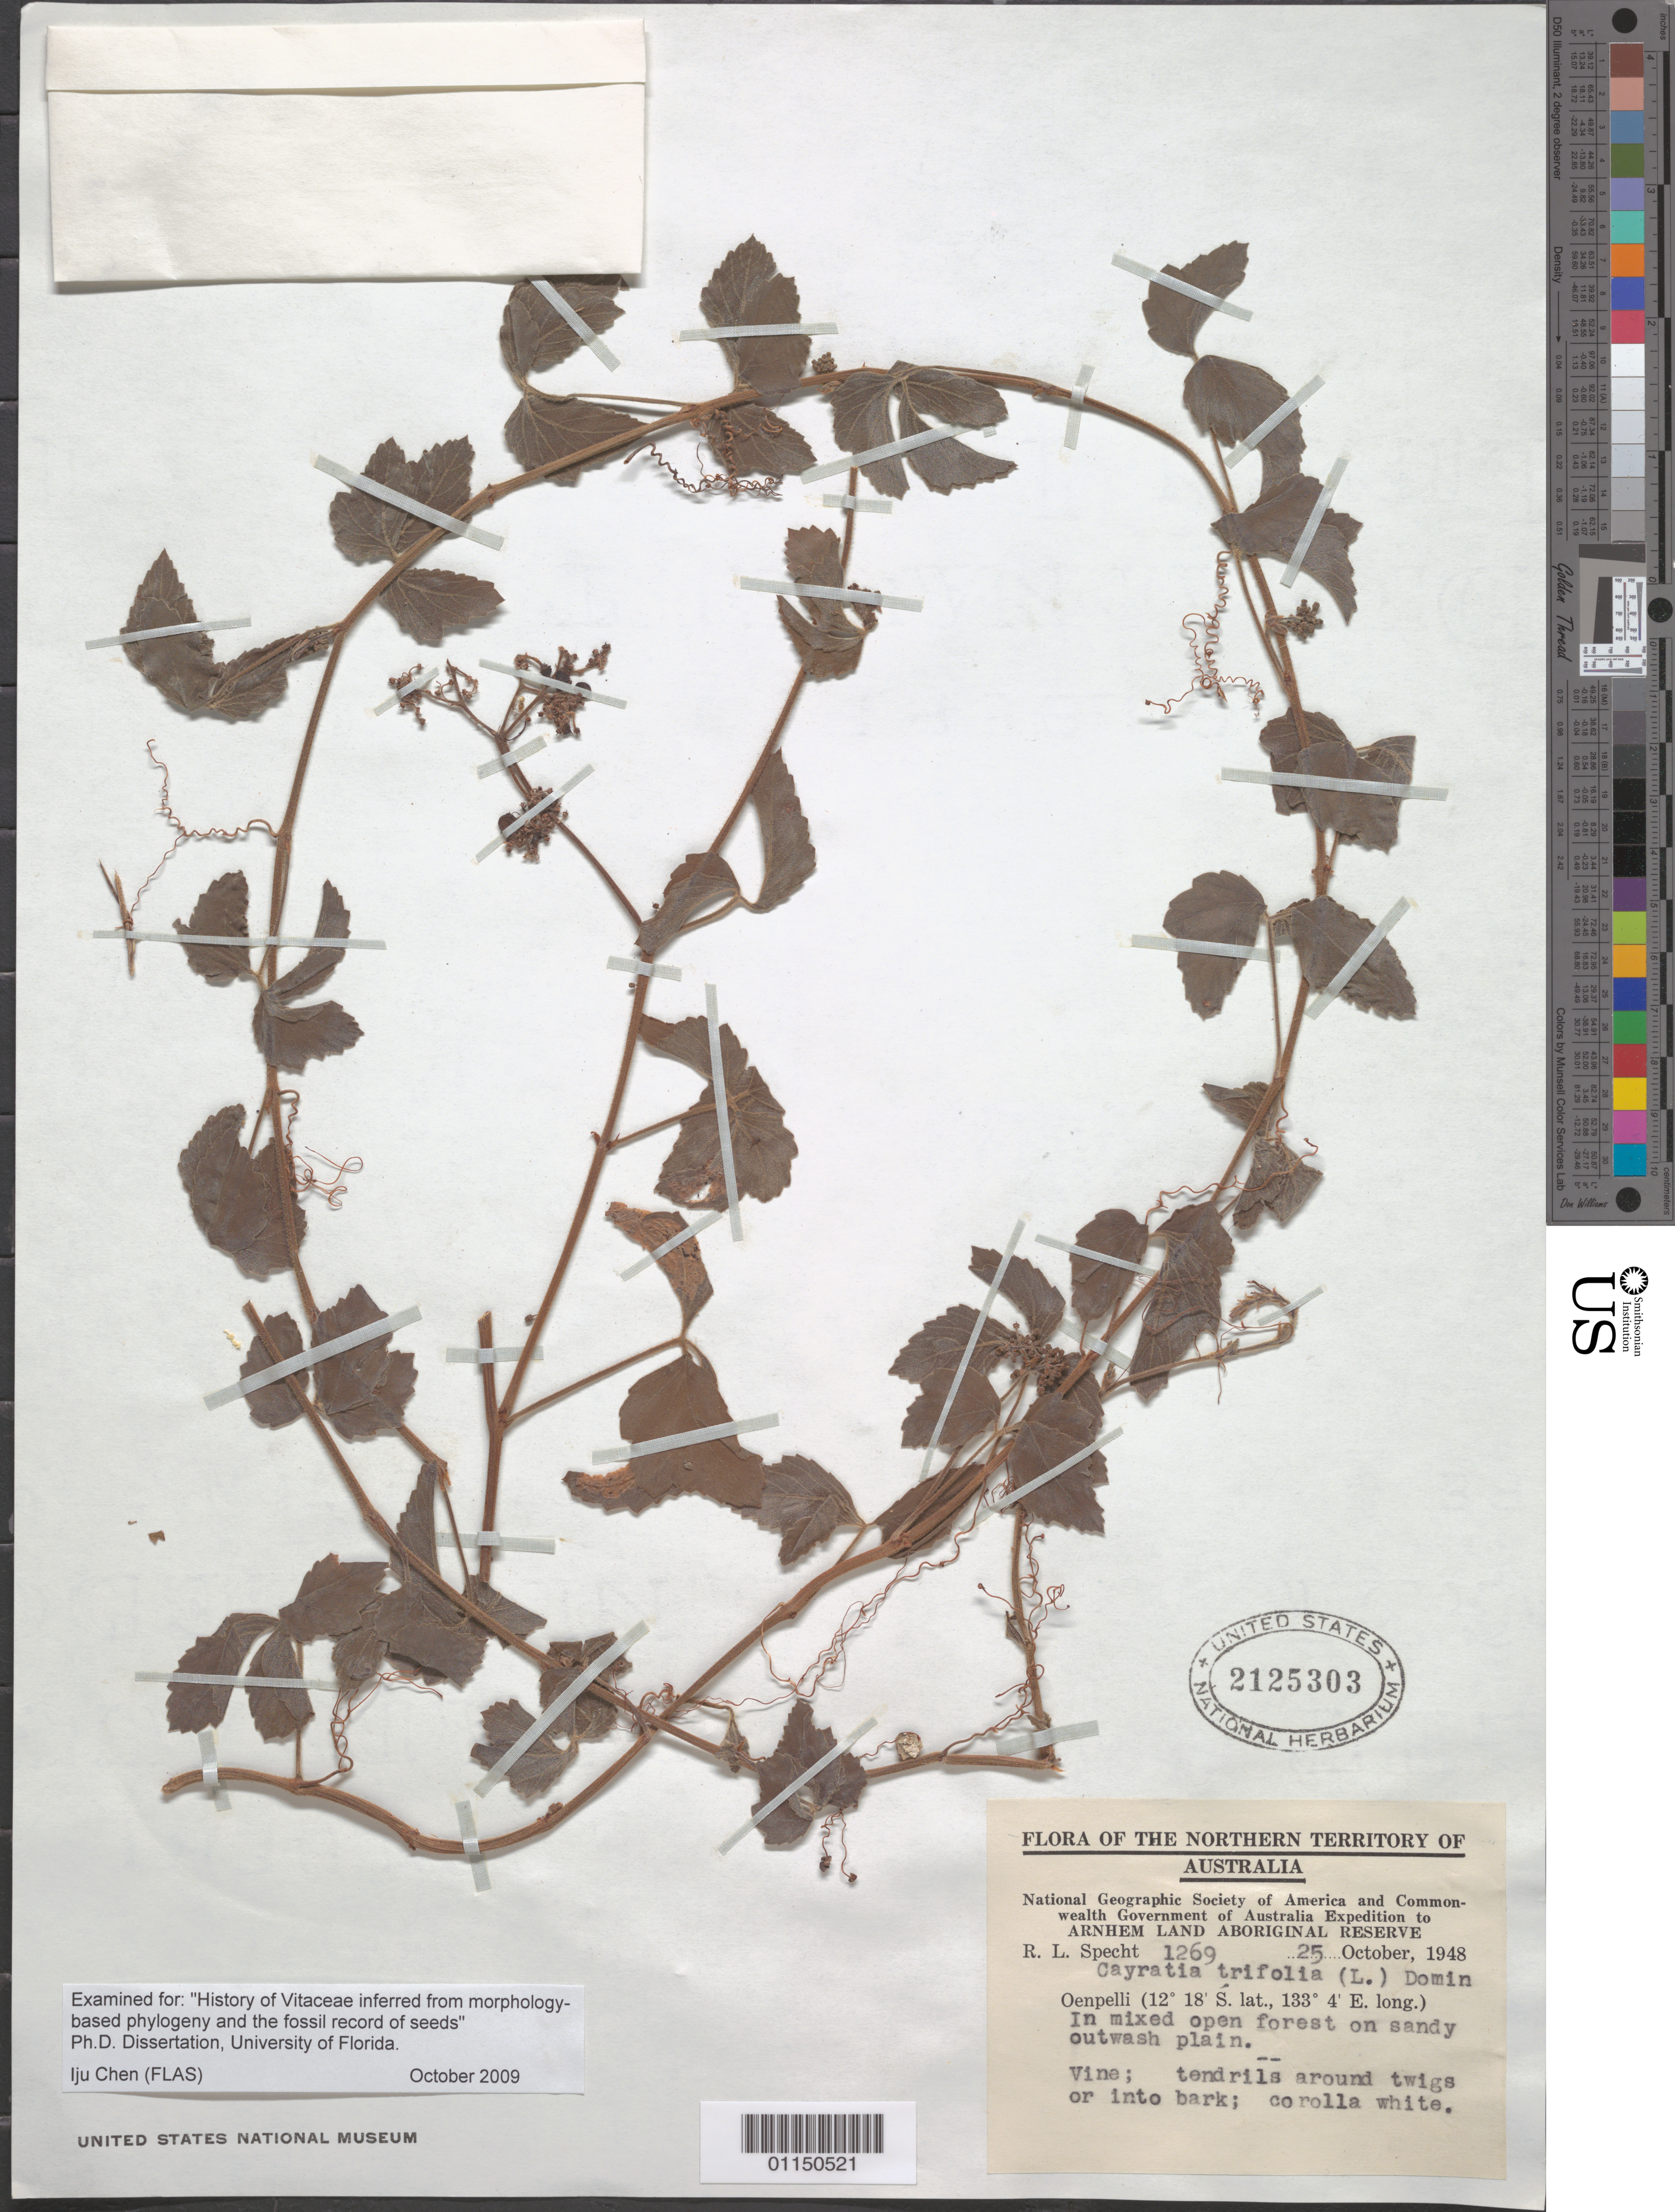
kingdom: Plantae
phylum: Tracheophyta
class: Magnoliopsida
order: Vitales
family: Vitaceae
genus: Causonis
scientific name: Causonis trifolia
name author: (L.) Mabb. & J. Wen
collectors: R. L. Specht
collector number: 1269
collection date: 1948-10-25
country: Australia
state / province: Northern Territory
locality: Oenpelli.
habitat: In mixed open forest on sandy outwash plain. Vine; tendrils around twigs or into bark.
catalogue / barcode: US 2125303